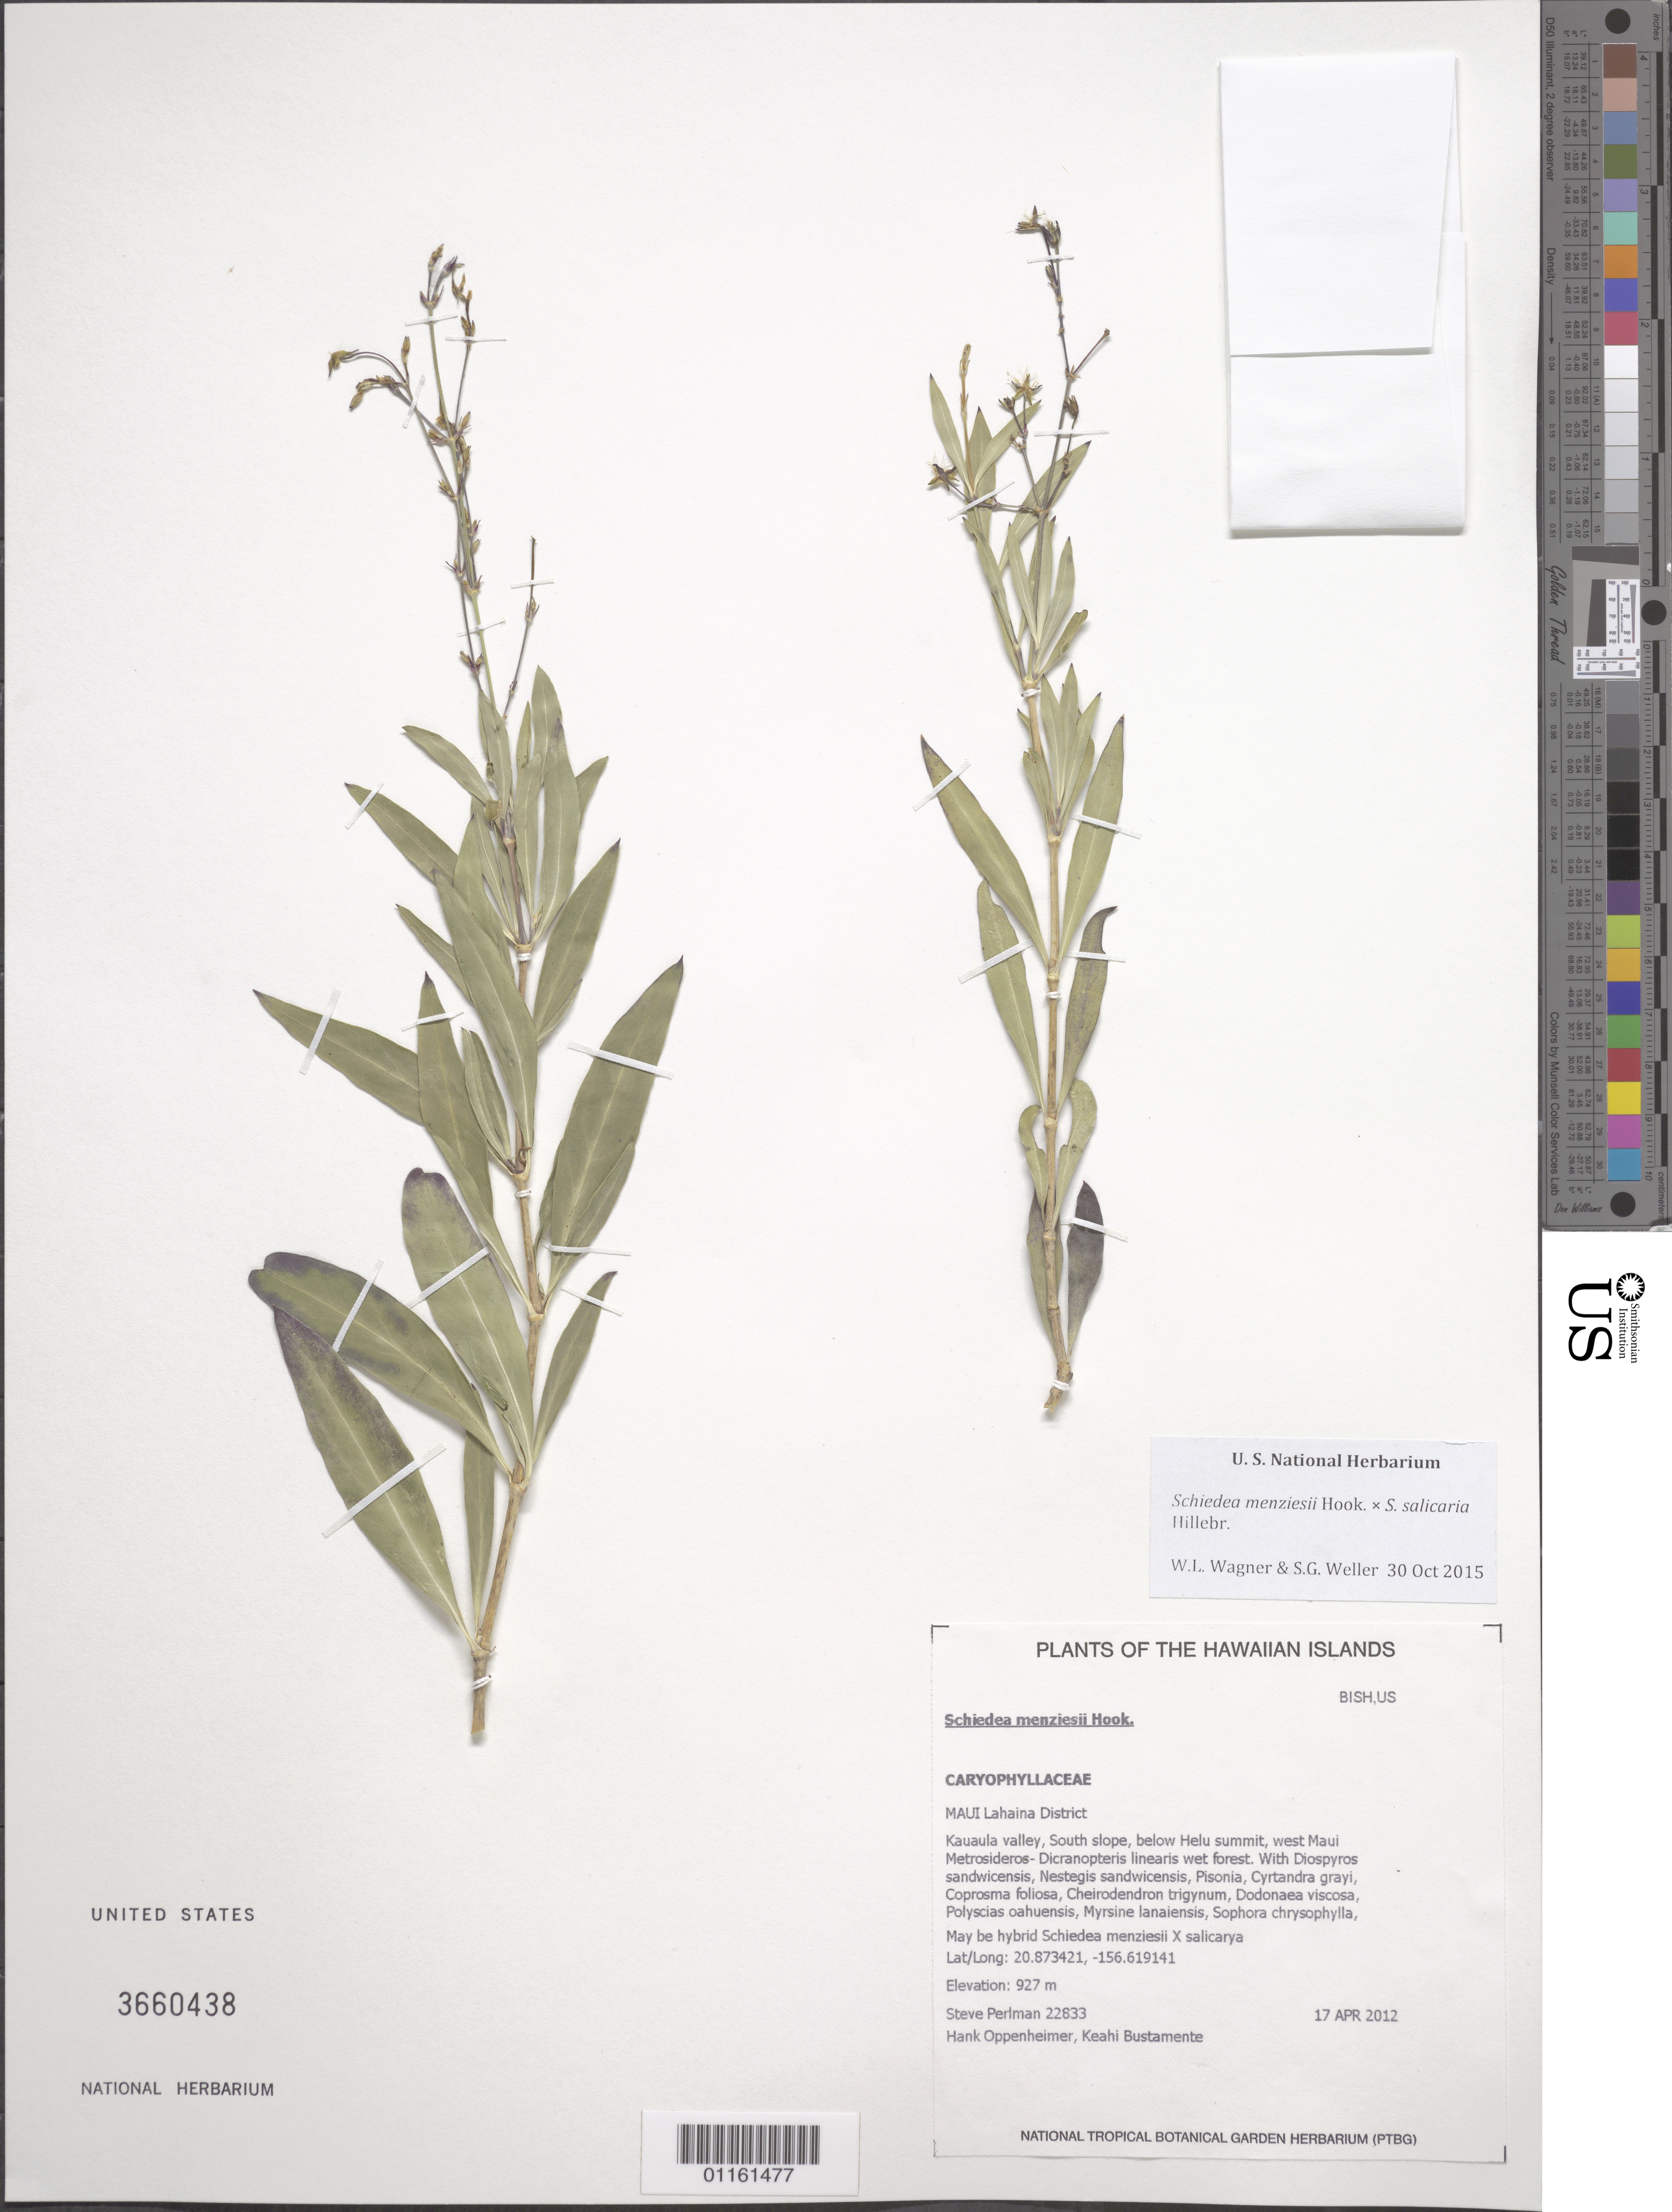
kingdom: Plantae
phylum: Tracheophyta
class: Magnoliopsida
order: Caryophyllales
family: Caryophyllaceae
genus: Schiedea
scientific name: Schiedea menziesii x S. salicaria Hillebr.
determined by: Wagner, W. L.; Weller, Stephen G.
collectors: S. P. Perlman, H. Oppenheimer & K. M. Bustamente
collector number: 22833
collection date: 2012-04-17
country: United States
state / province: Hawaii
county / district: Maui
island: Maui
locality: Maui, Lahaina Distreict. Kauaula valley, south slope, below Helu summit, west Maui.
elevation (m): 927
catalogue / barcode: US 3660438